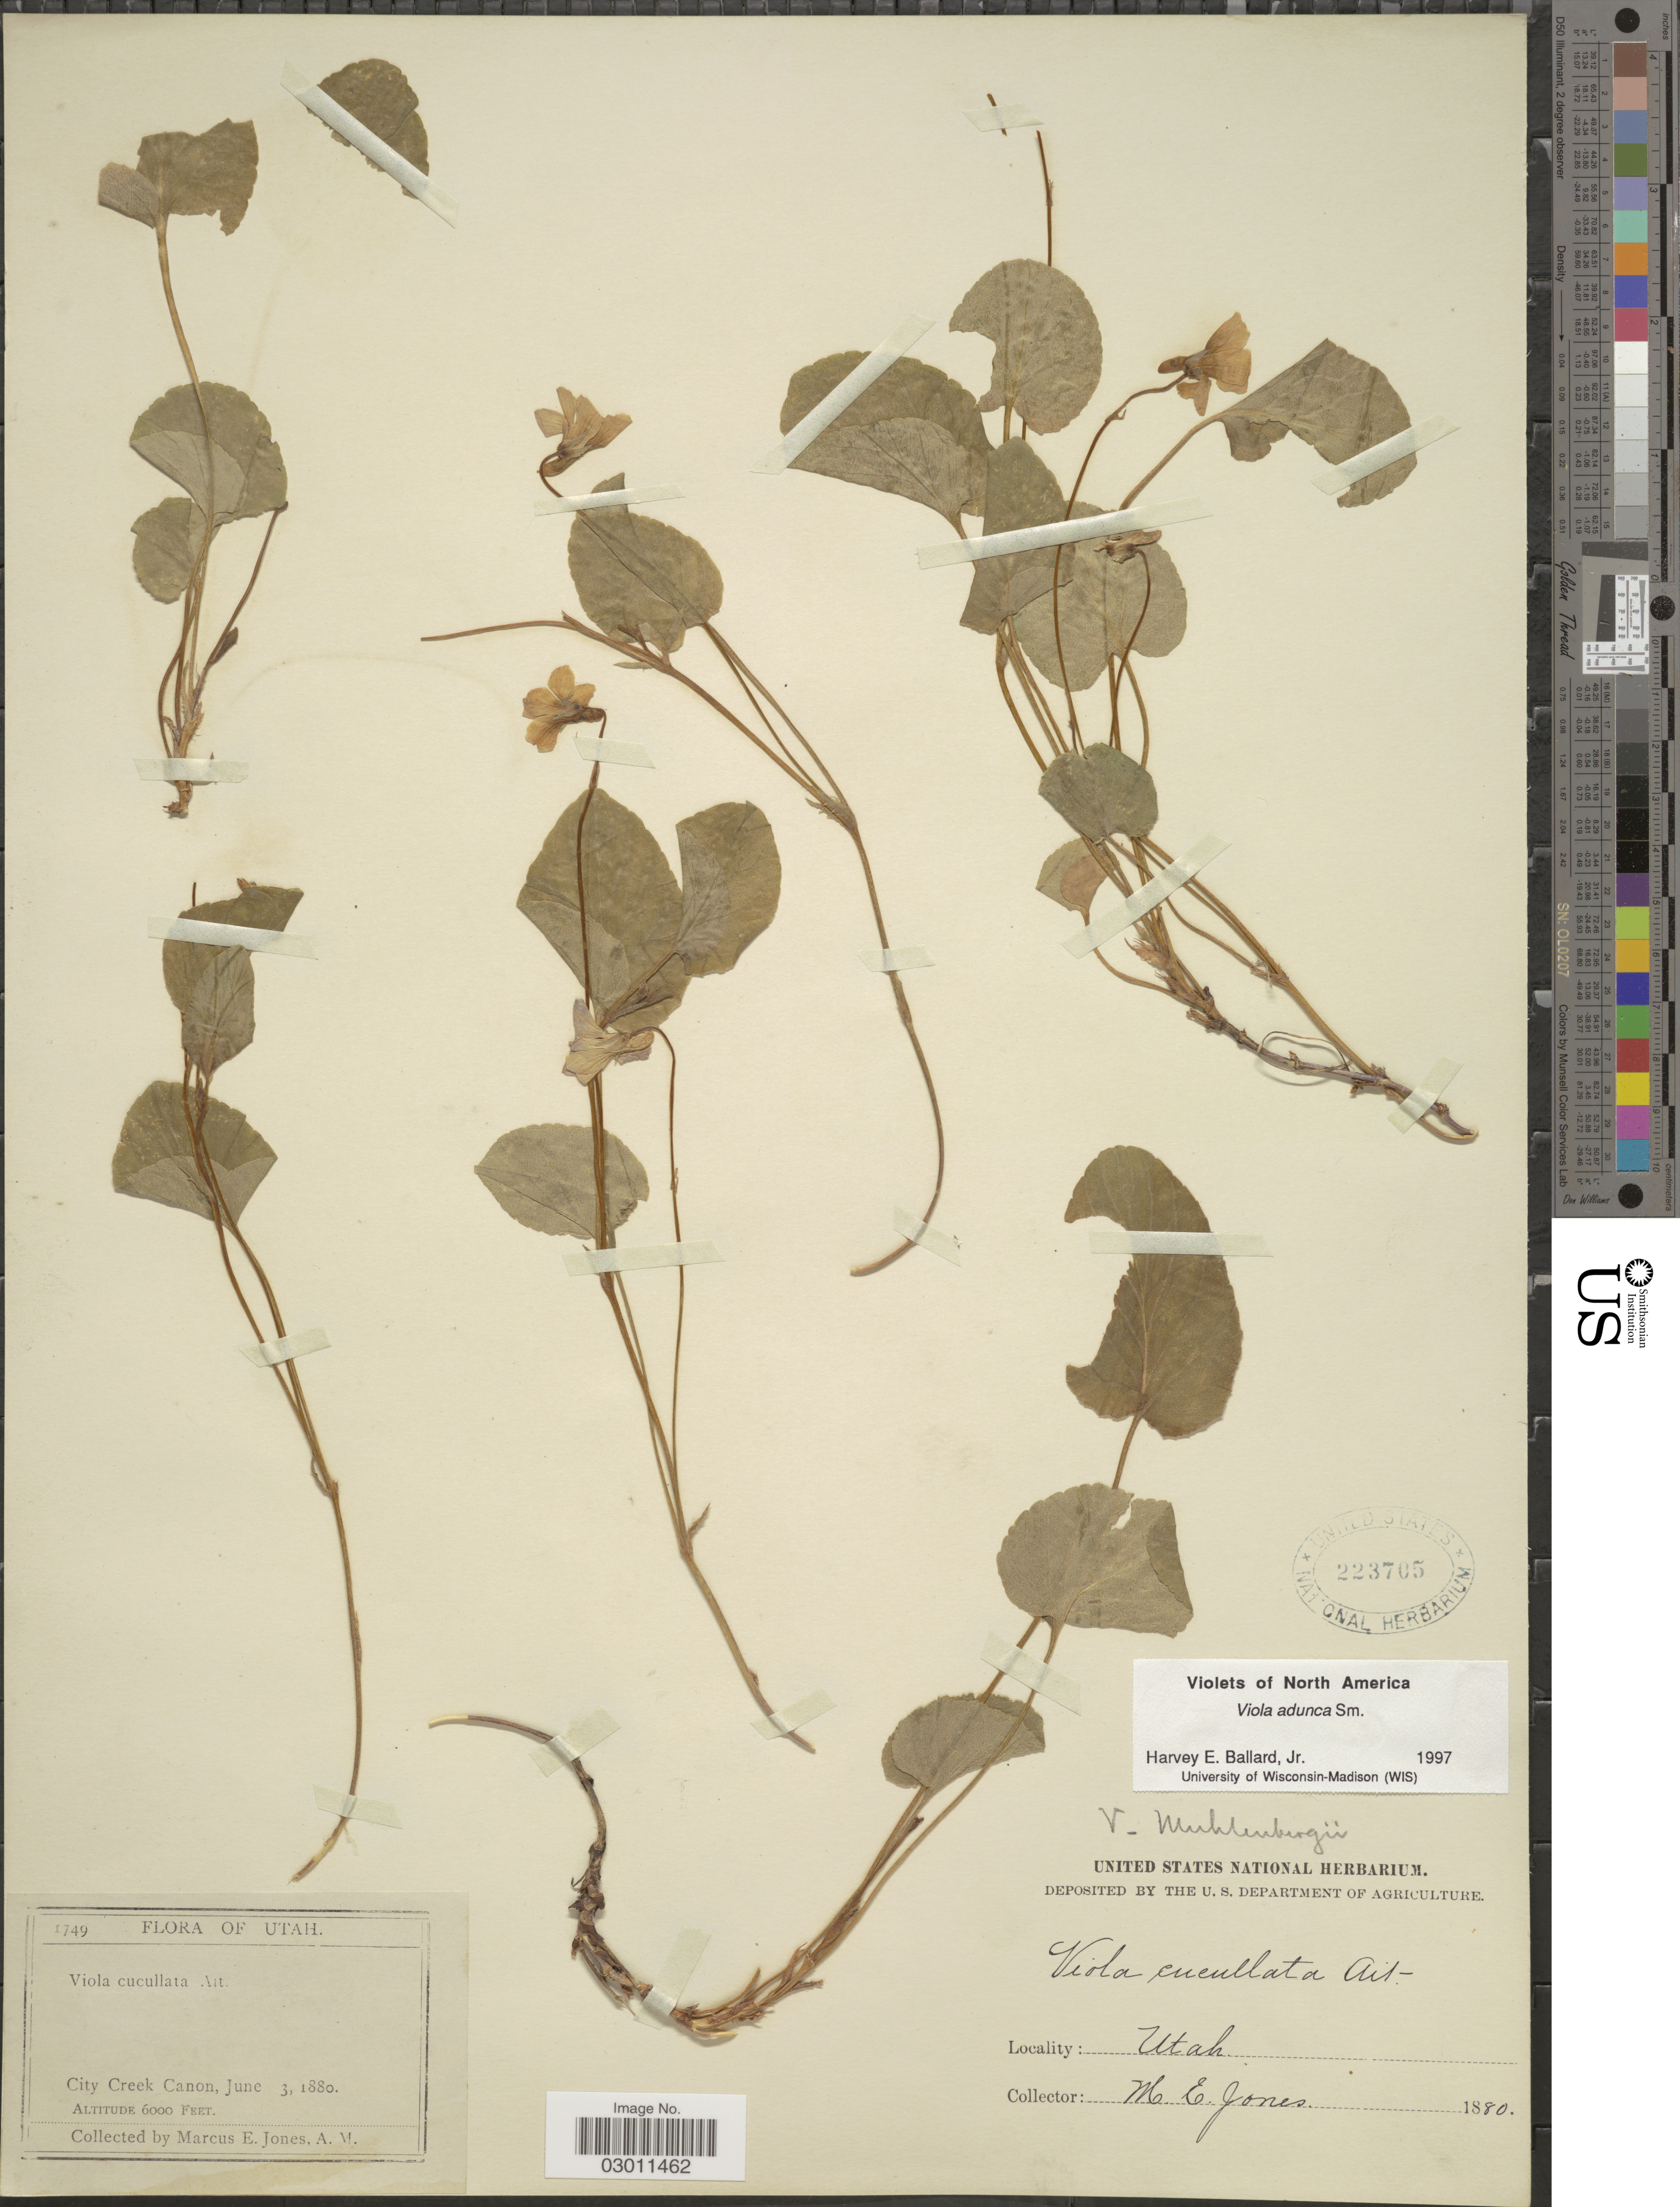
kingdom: Plantae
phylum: Tracheophyta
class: Magnoliopsida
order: Malpighiales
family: Violaceae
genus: Viola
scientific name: Viola adunca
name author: Sm.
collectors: M. E. Jones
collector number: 1749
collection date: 1880-06-03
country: United States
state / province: Utah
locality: City Creek Canon.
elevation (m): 1829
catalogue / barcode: US 223705